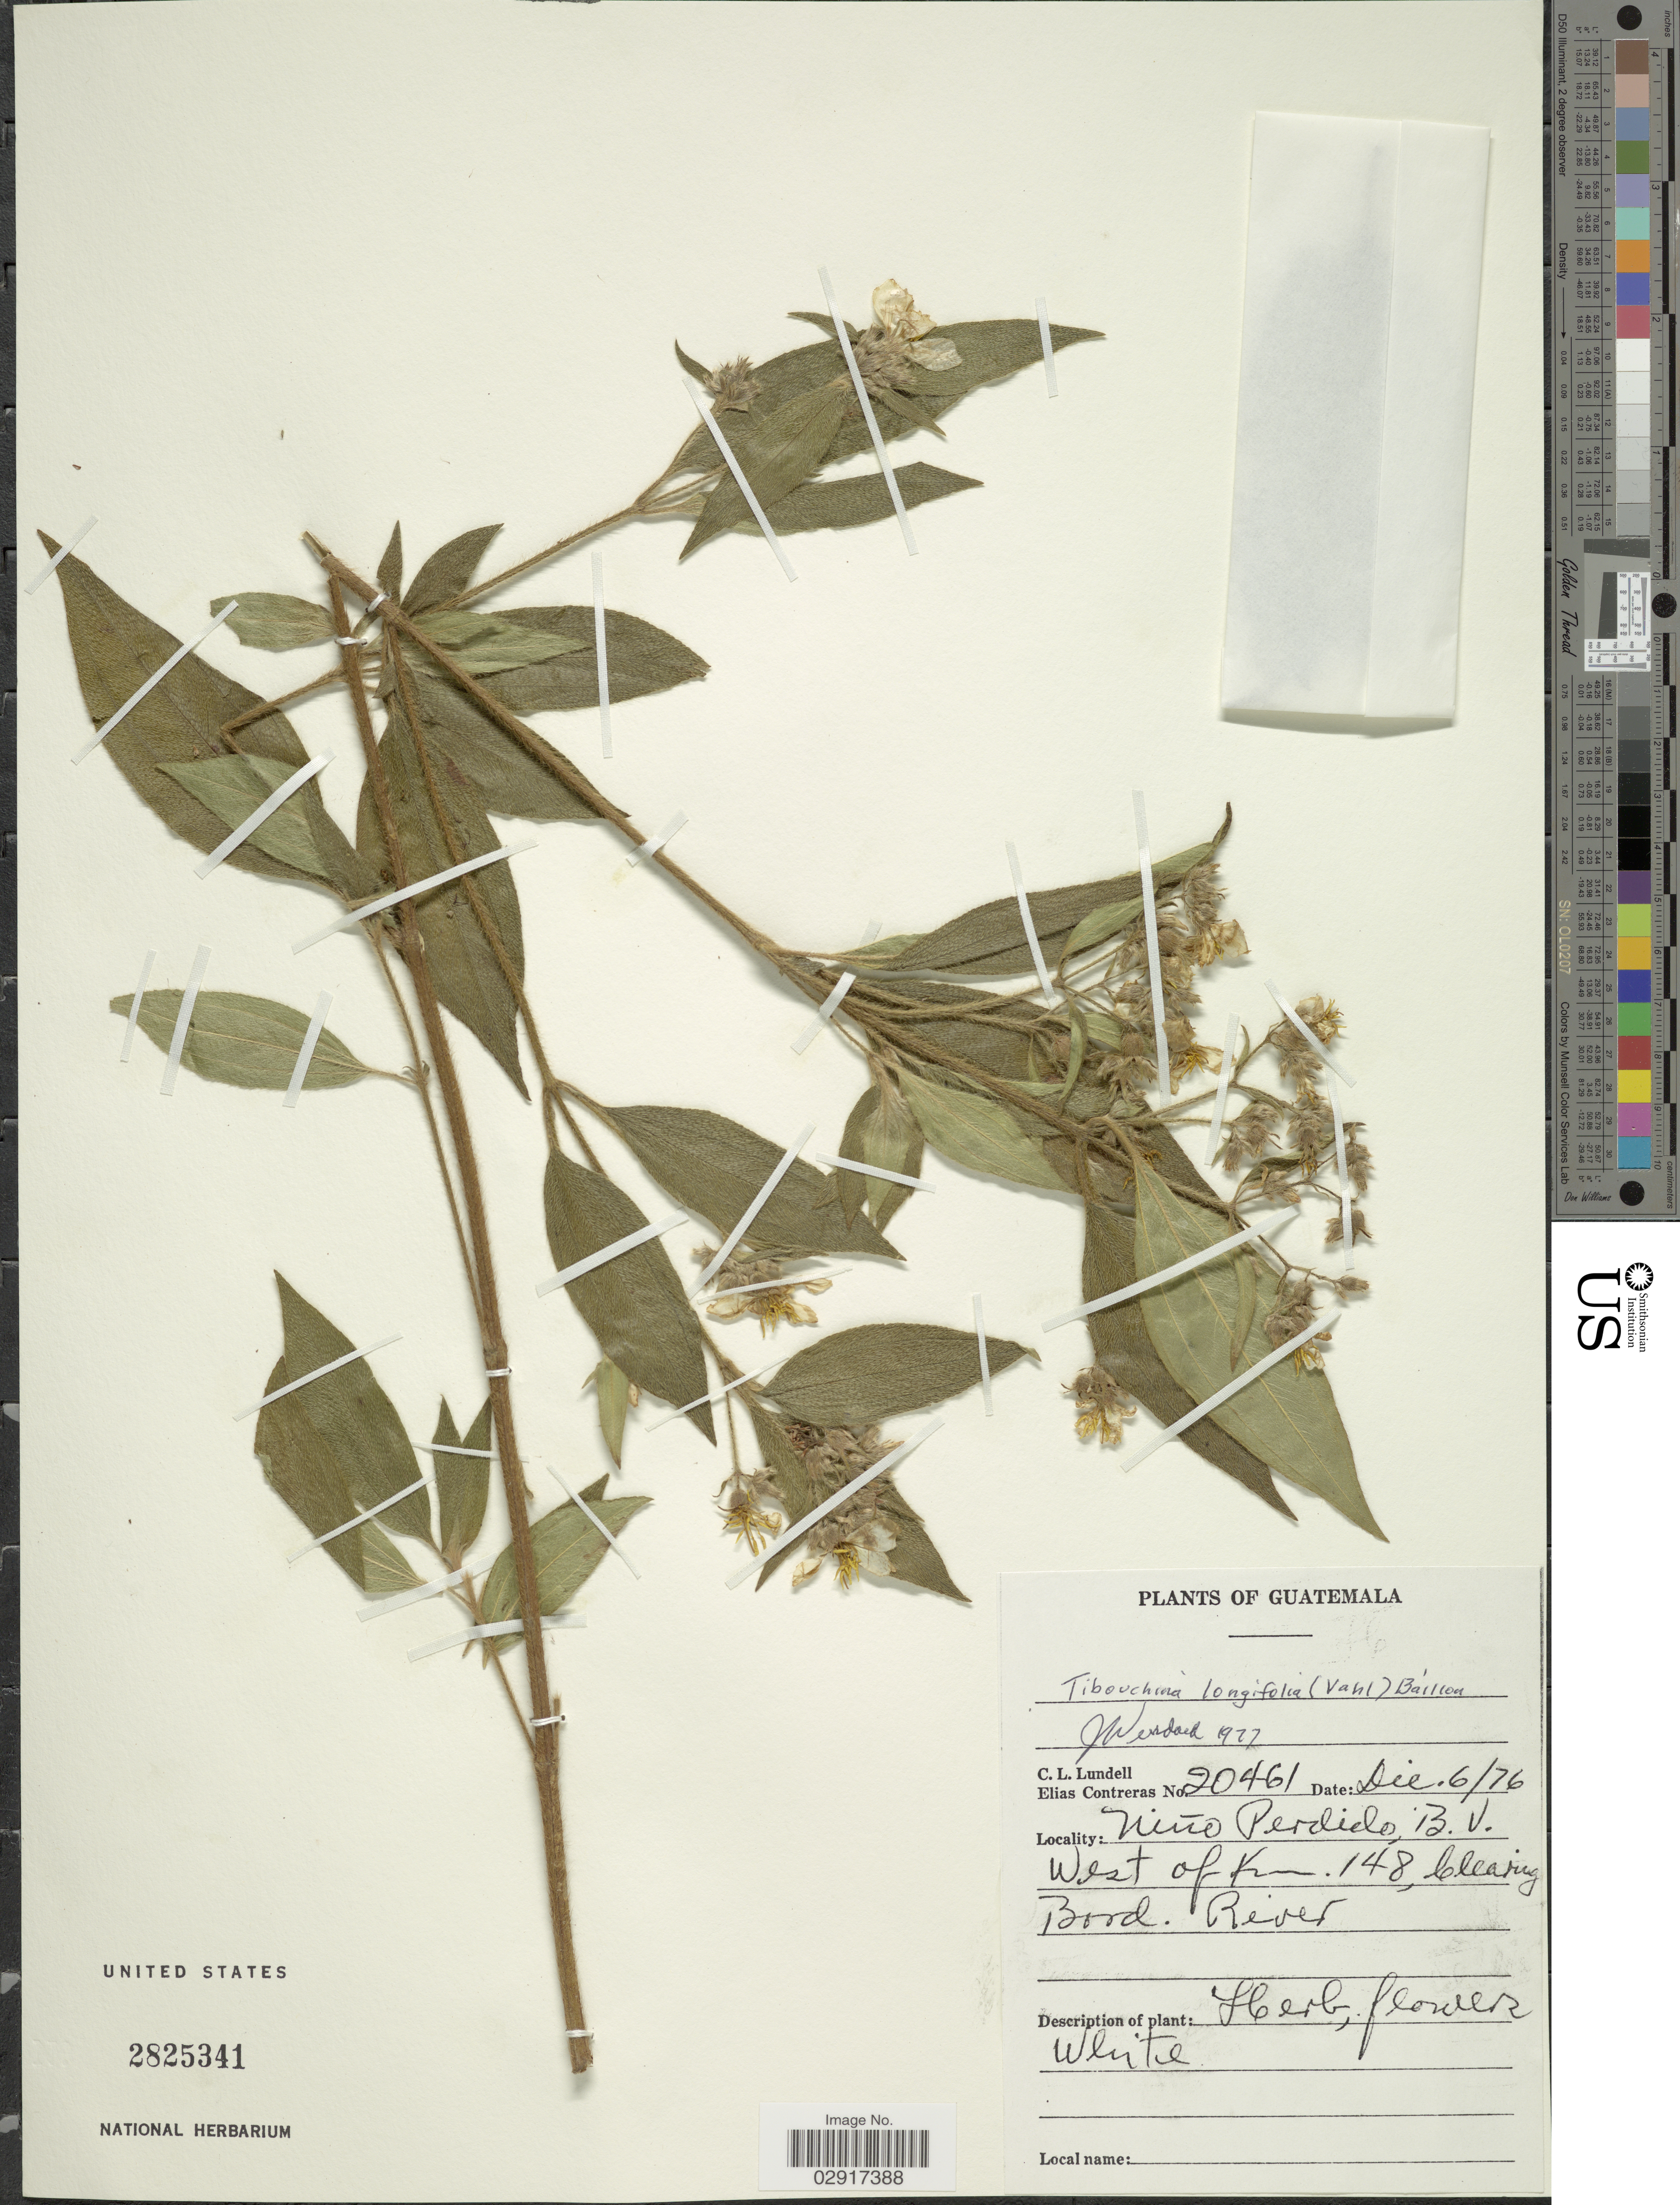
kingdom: Plantae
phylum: Tracheophyta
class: Magnoliopsida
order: Myrtales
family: Melastomataceae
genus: Chaetogastra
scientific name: Chaetogastra longifolia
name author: (Vahl) DC.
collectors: C. L. Lundell & E. Contreras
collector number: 20461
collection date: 1976-12-06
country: Guatemala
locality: Niño Perdido, B. V. West of Km. 148, Cleaning Bood. River.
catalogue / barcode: US 2825341